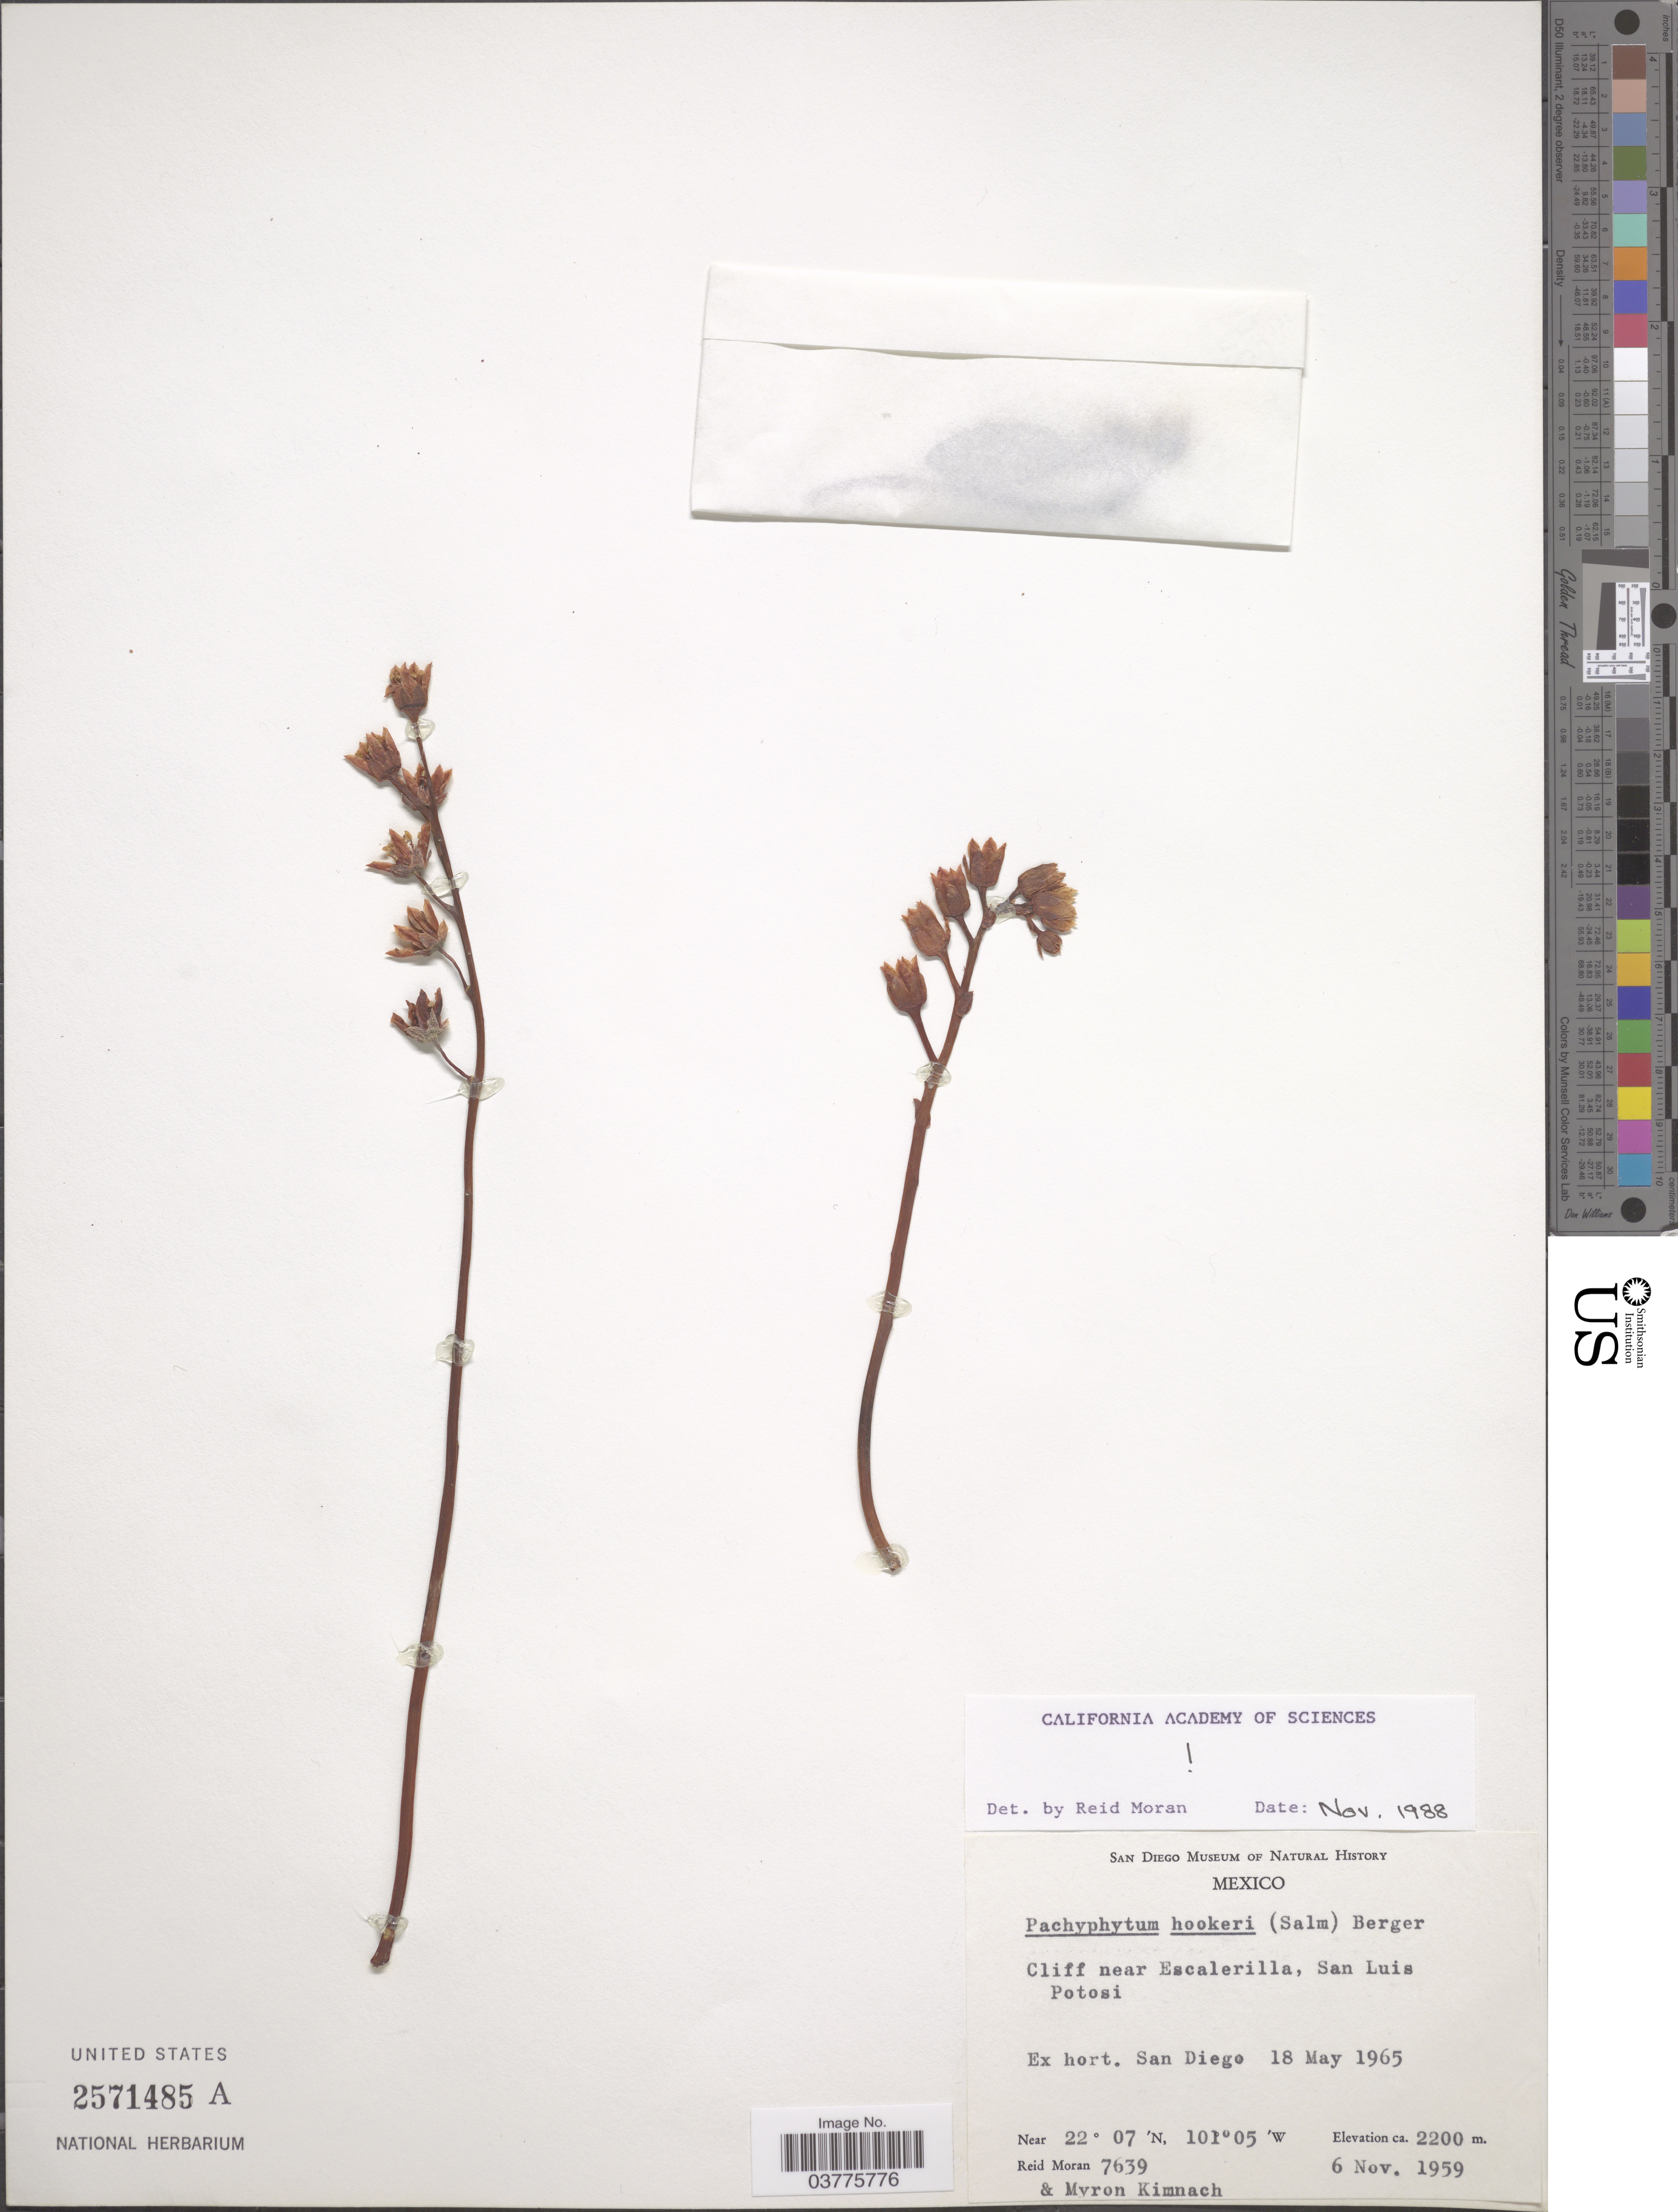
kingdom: Plantae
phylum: Tracheophyta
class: Magnoliopsida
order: Saxifragales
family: Crassulaceae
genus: Pachyphytum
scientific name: Pachyphytum hookeri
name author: (Salm-Dyck) A. Berger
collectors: R. Moran & M. W. Kimnach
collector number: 7639?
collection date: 1965-05-18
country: United States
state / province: California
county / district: San Diego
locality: Ex hort. San Diego.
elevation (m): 2200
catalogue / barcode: US 2571485A